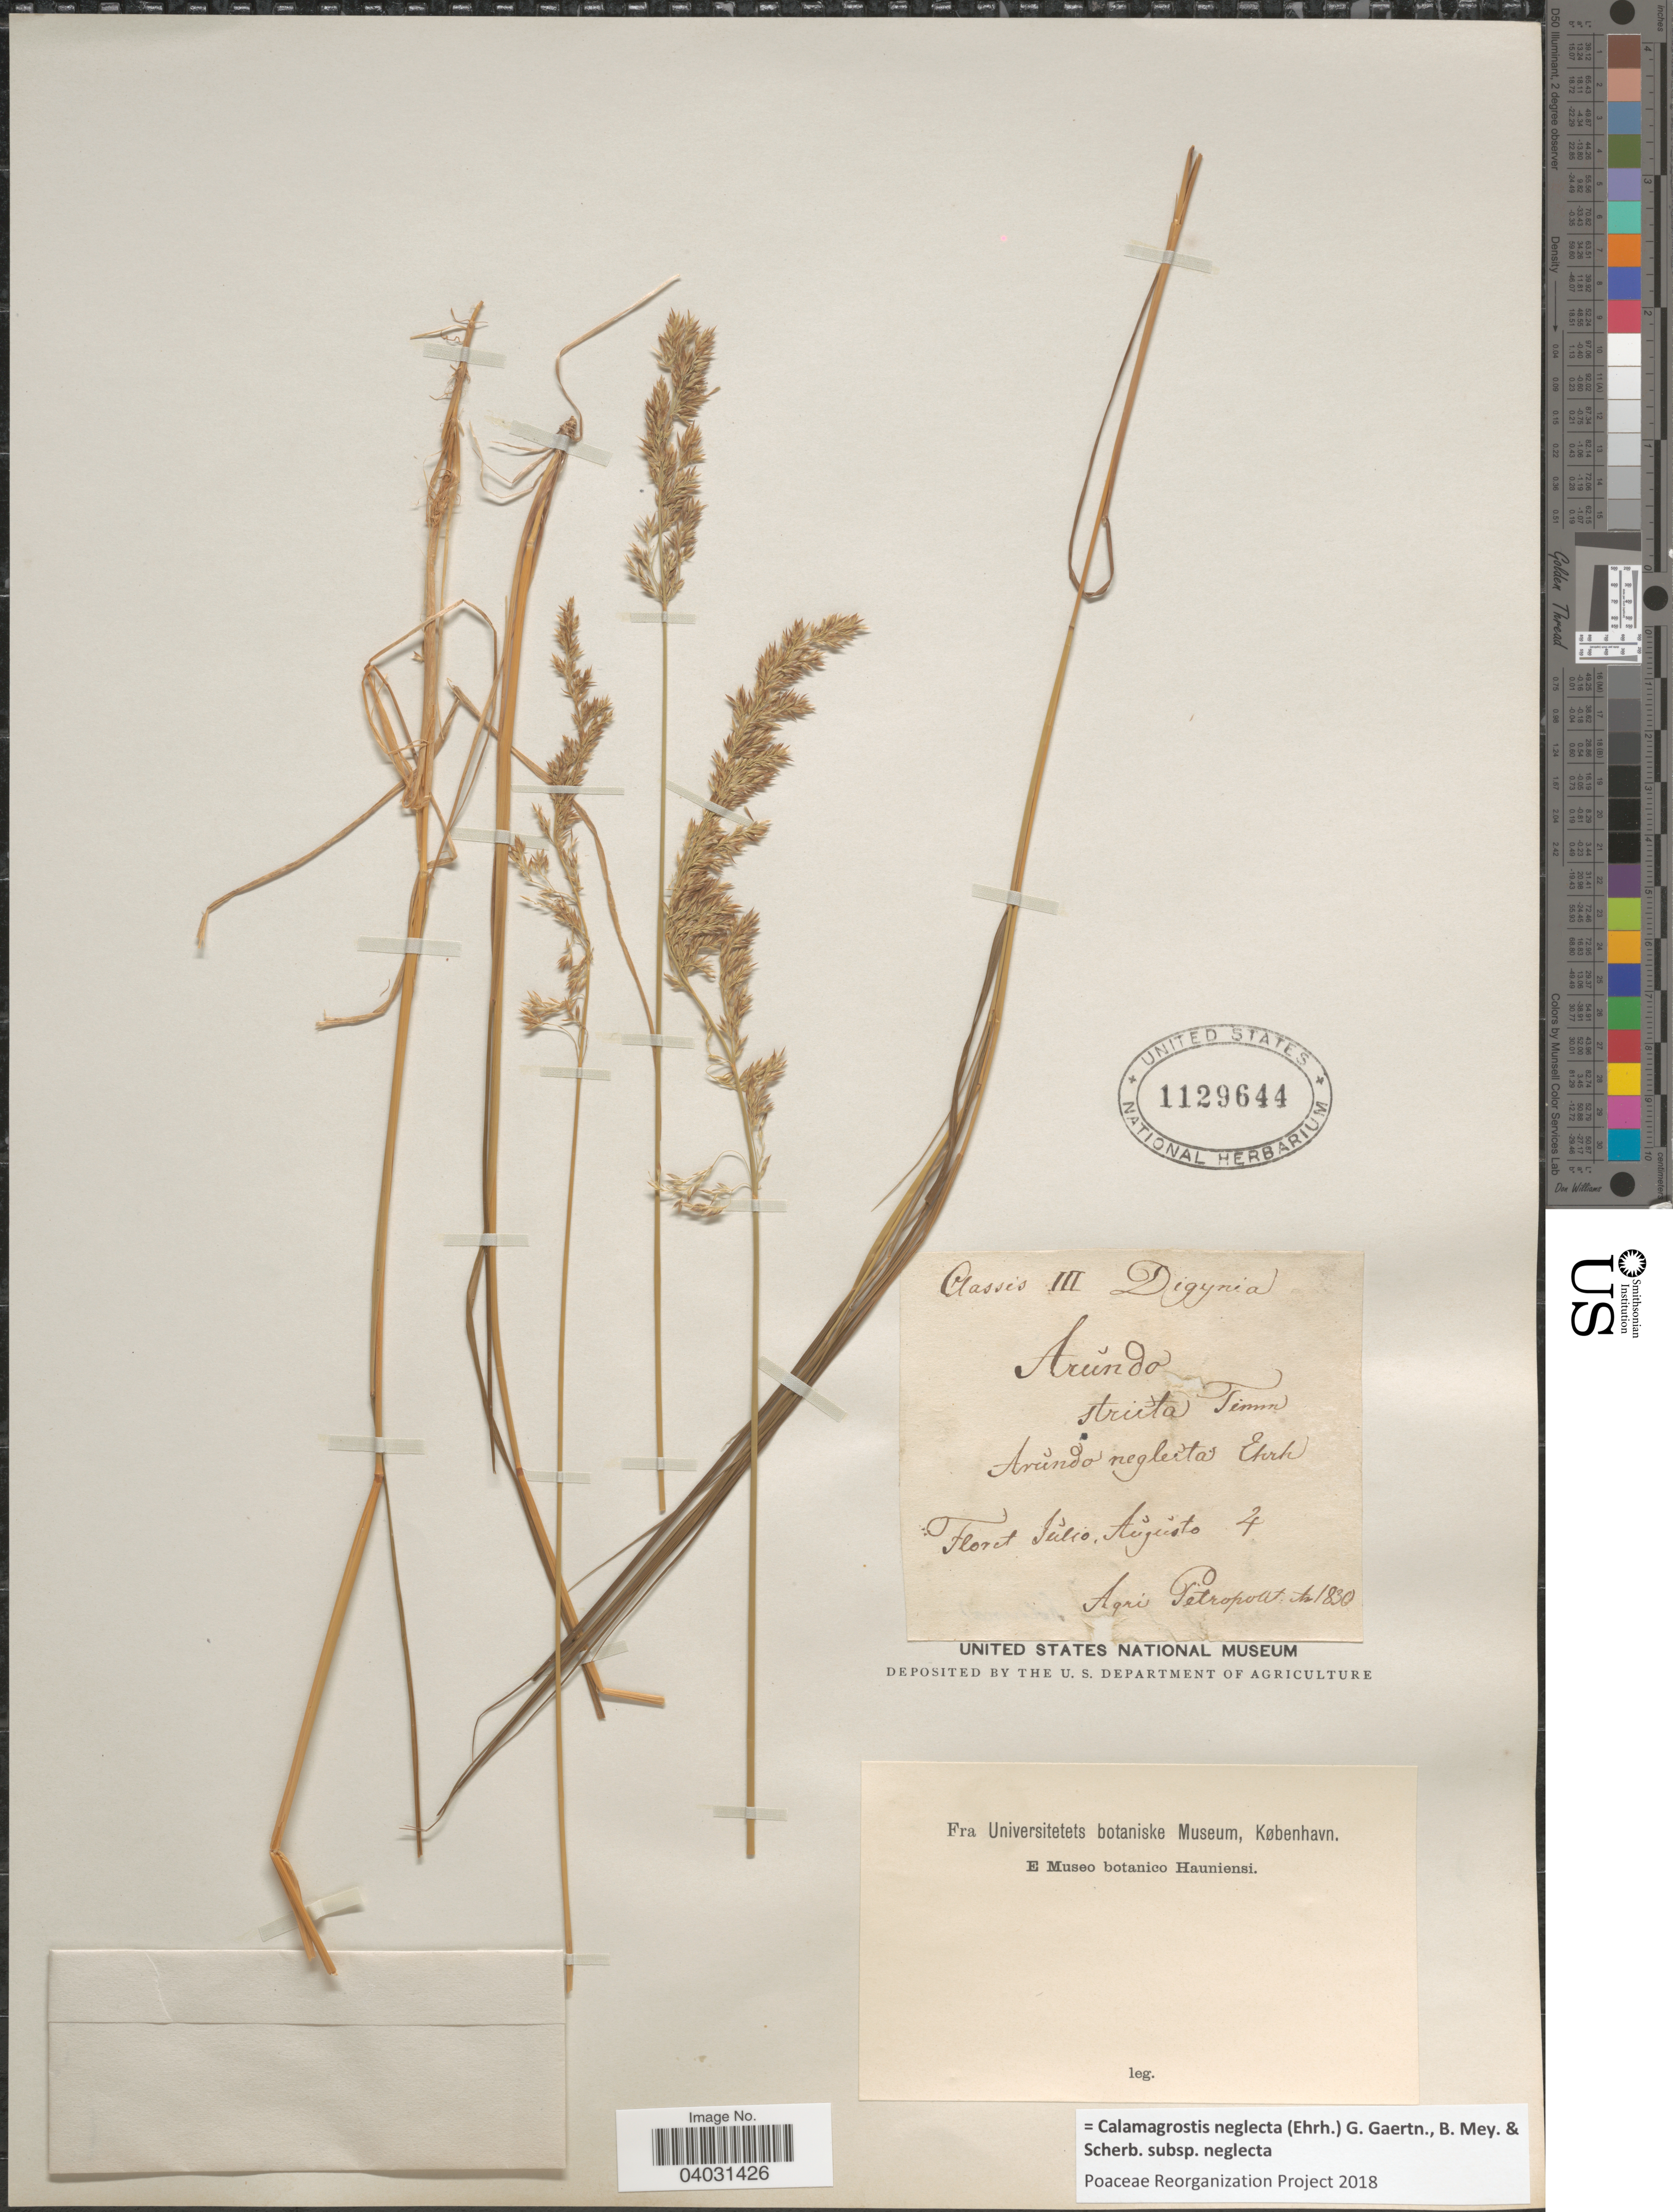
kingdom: Plantae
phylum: Tracheophyta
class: Liliopsida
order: Poales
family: Poaceae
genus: Calamagrostis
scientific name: Calamagrostis neglecta subsp. neglecta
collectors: Agri Petropolit.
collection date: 1830-07-04/1830-08-04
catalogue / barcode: US 1129644